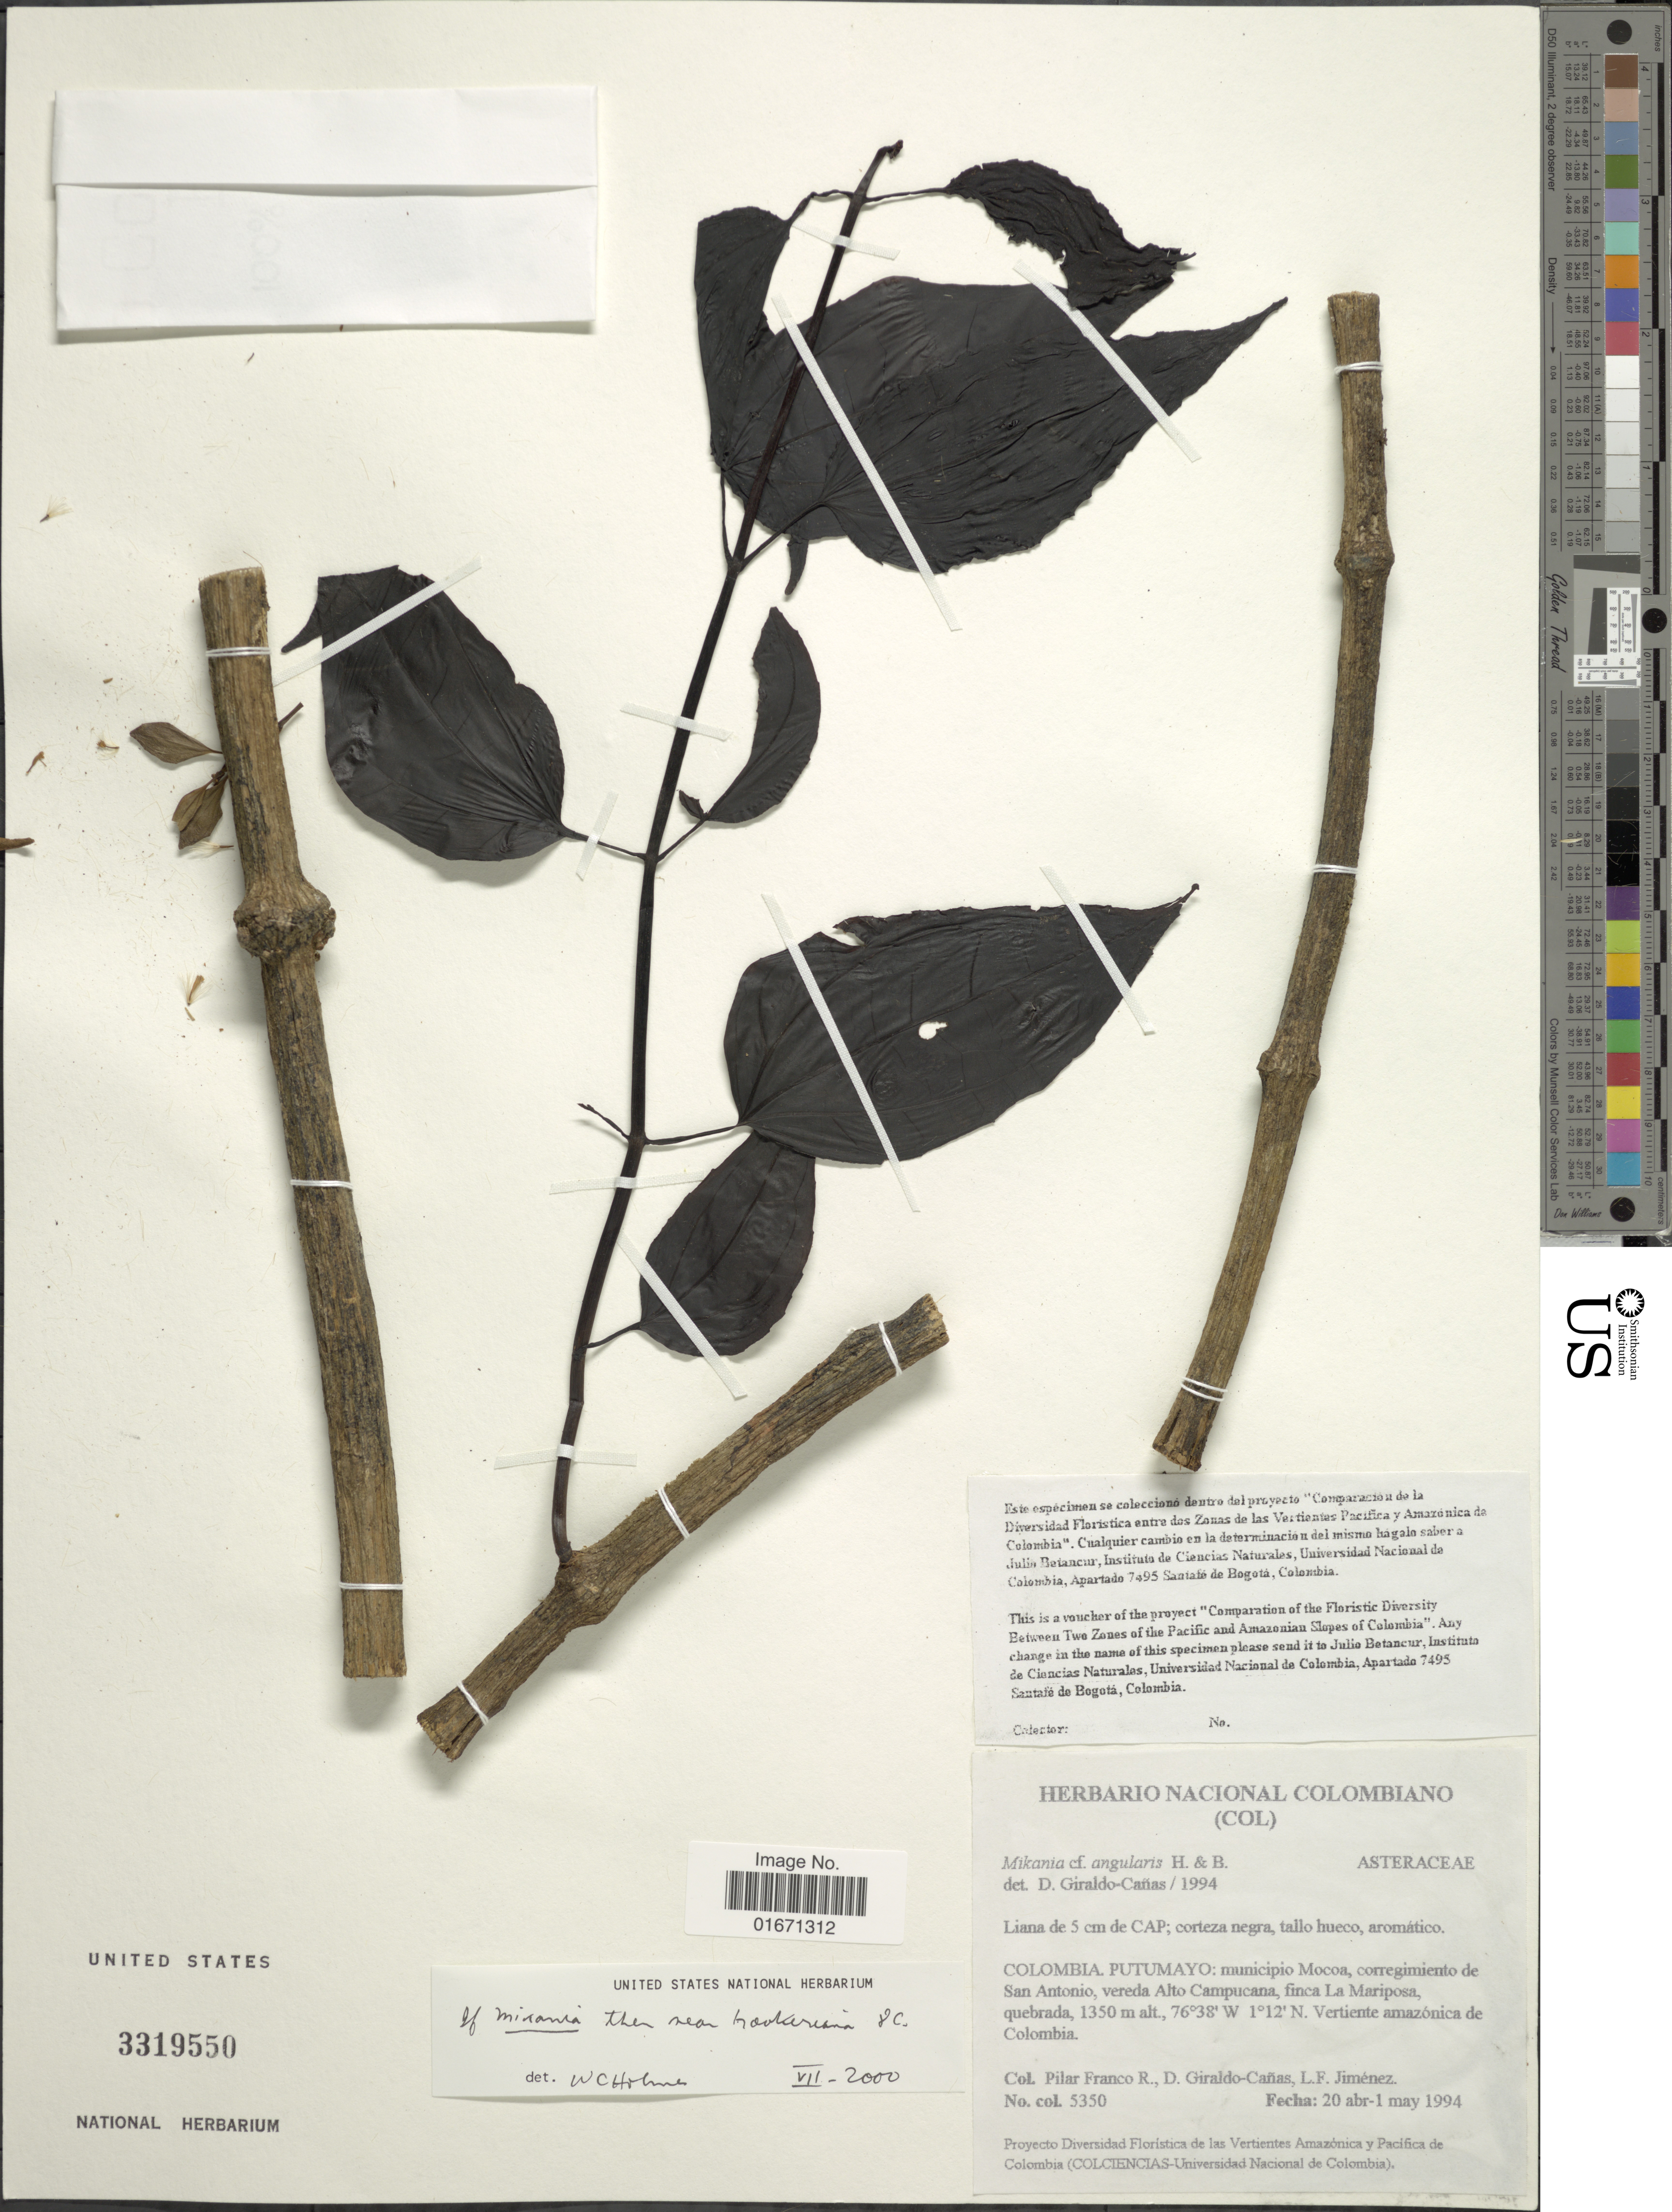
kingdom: Plantae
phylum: Tracheophyta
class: Magnoliopsida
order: Asterales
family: Asteraceae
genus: Mikania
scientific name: Mikania hookeriana var. platyphylla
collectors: P. Franco Roselli, D. A. Giraldo-Cañas & L. Jimenez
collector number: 5350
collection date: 1994-04-20/1994-05-01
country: Colombia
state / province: Putumayo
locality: Municipio Mocoa, corregimiento de San Antonio, vereda Alto Campucana, finca La Mariposa, quebrada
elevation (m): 1350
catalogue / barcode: US 3319550